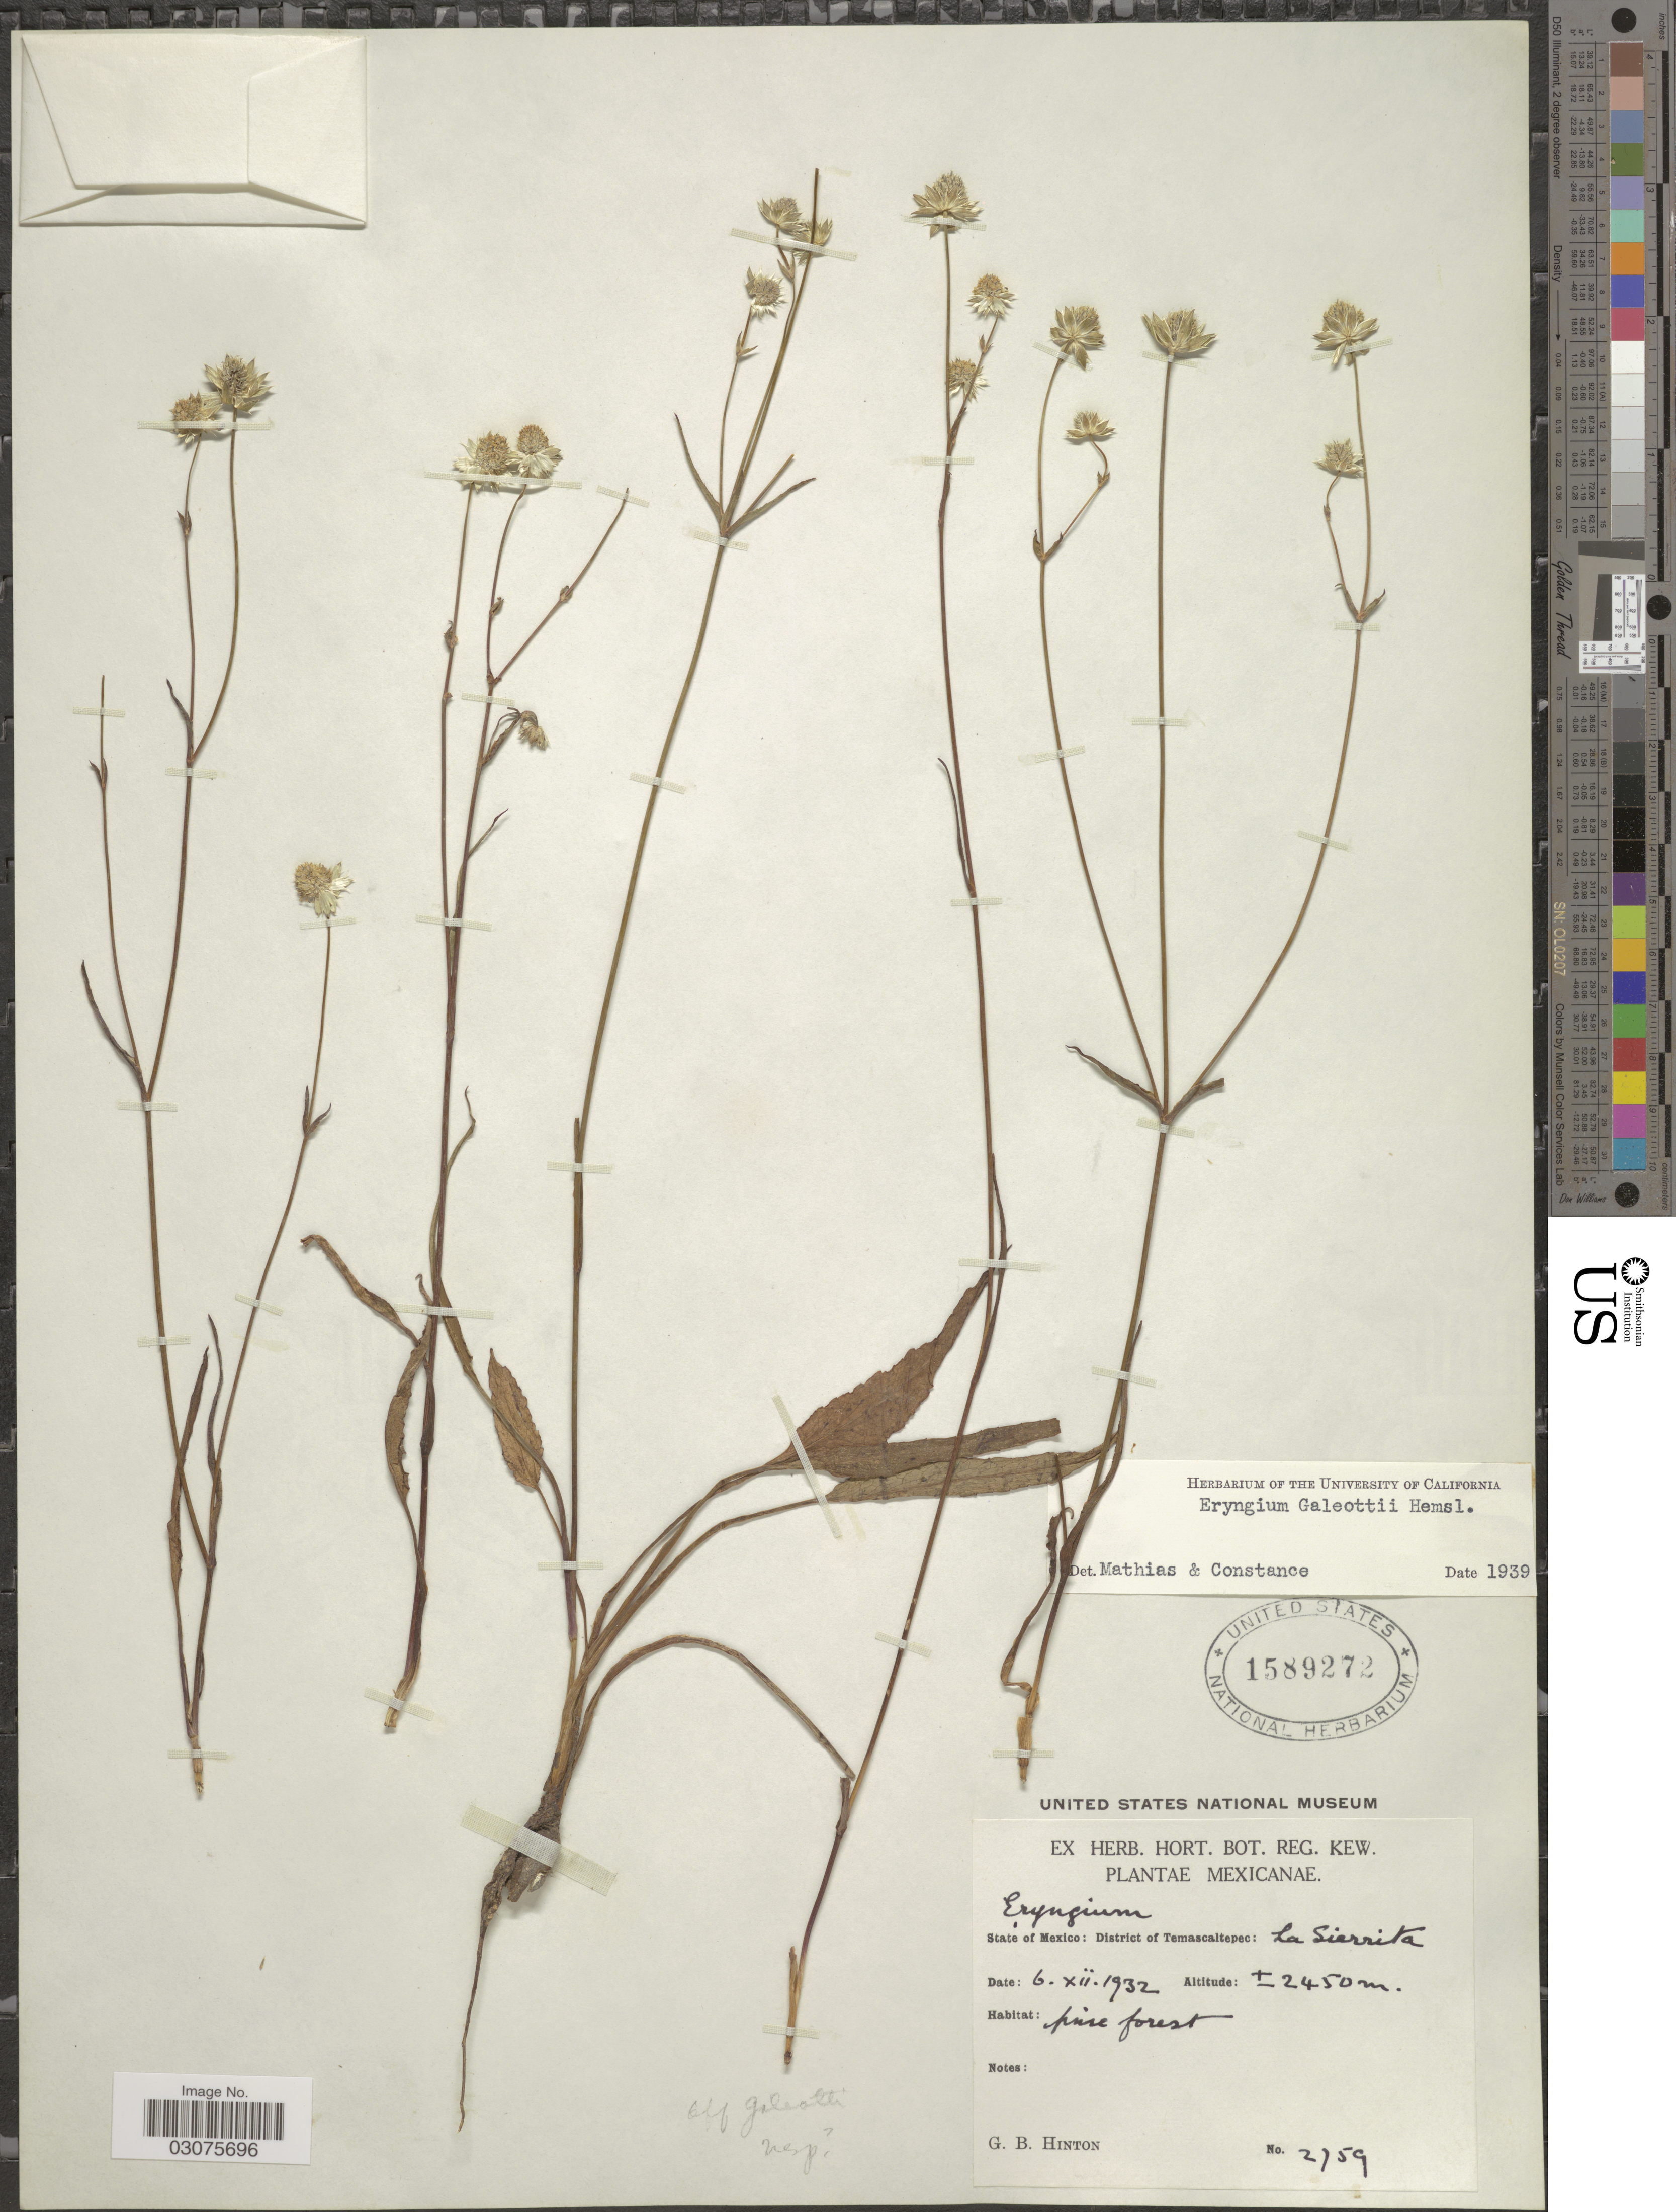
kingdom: Plantae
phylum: Tracheophyta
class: Magnoliopsida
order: Apiales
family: Apiaceae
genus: Eryngium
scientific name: Eryngium galeottii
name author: Hemsl.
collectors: G. B. Hinton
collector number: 2759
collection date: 1932-12-06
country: Mexico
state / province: México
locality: District of Temascaltepec: La Sierrita.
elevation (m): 2450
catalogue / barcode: US 1589272